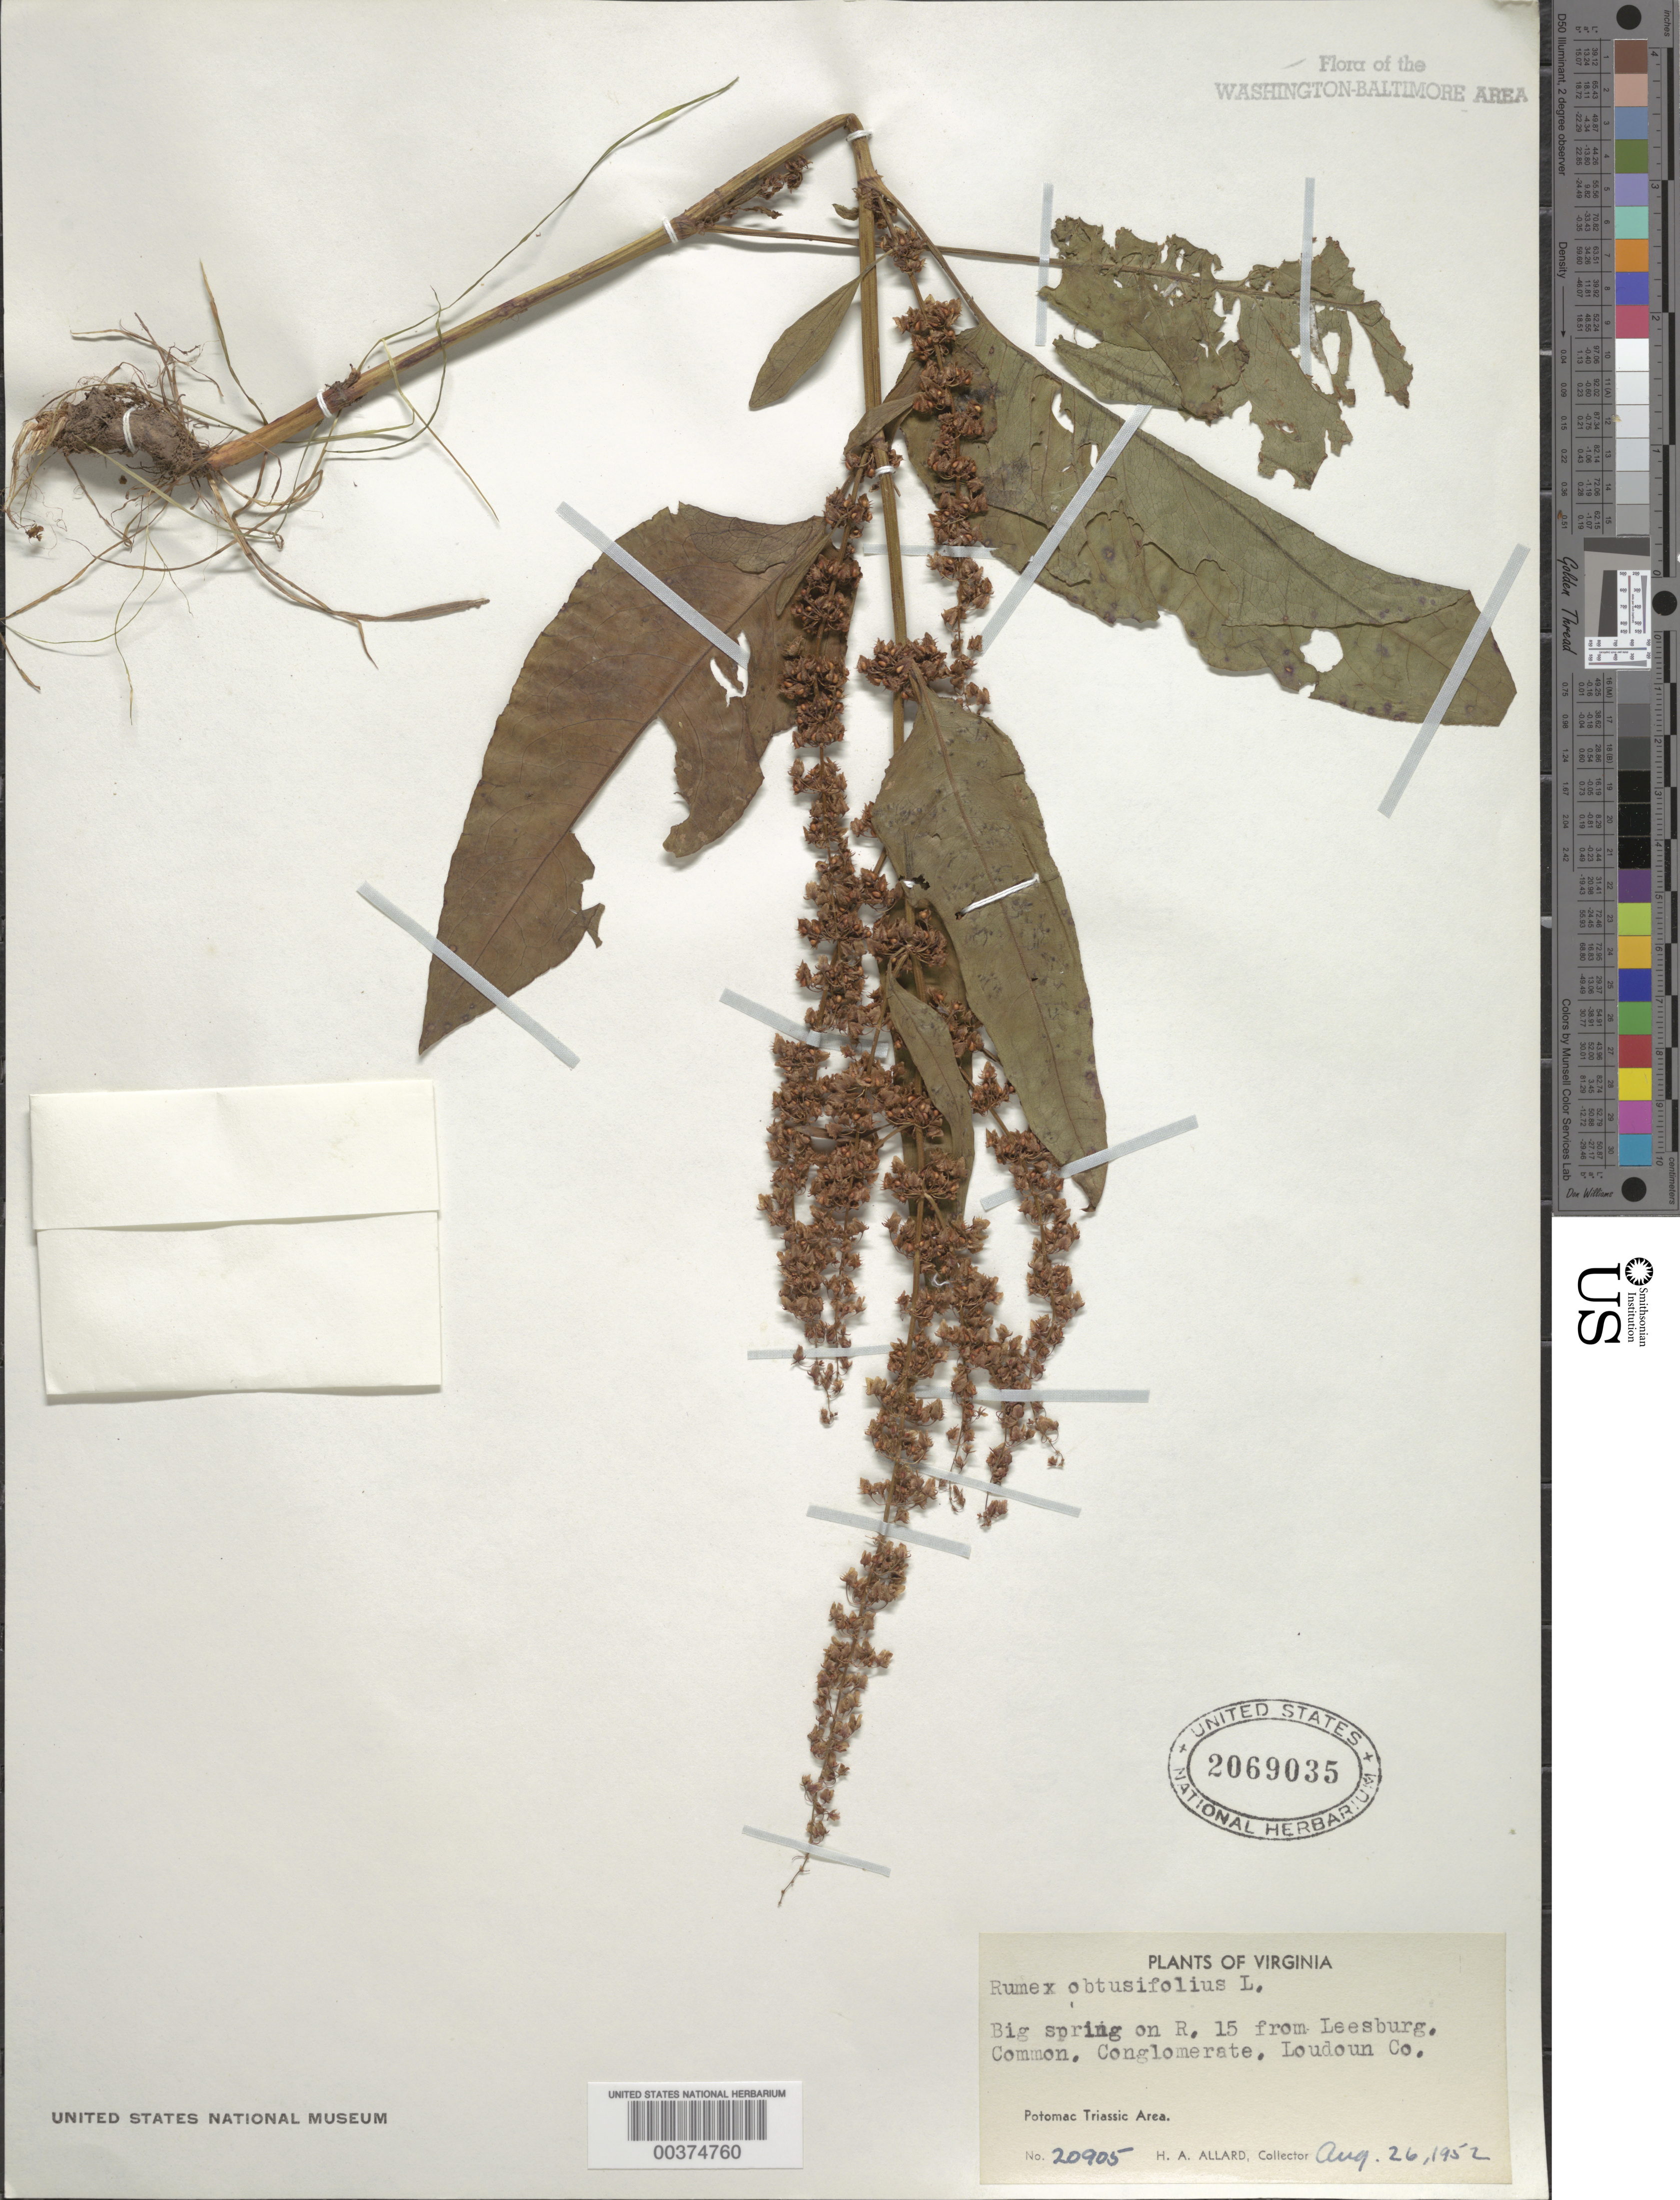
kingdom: Plantae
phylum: Tracheophyta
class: Magnoliopsida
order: Caryophyllales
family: Polygonaceae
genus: Rumex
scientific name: Rumex obtusifolius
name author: L.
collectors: H. A. Allard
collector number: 20905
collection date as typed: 26 Aug 1952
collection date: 1952-08-26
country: United States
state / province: Virginia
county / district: Loudoun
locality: Route 15 spring, out of Leesburg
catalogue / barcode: US 2069035